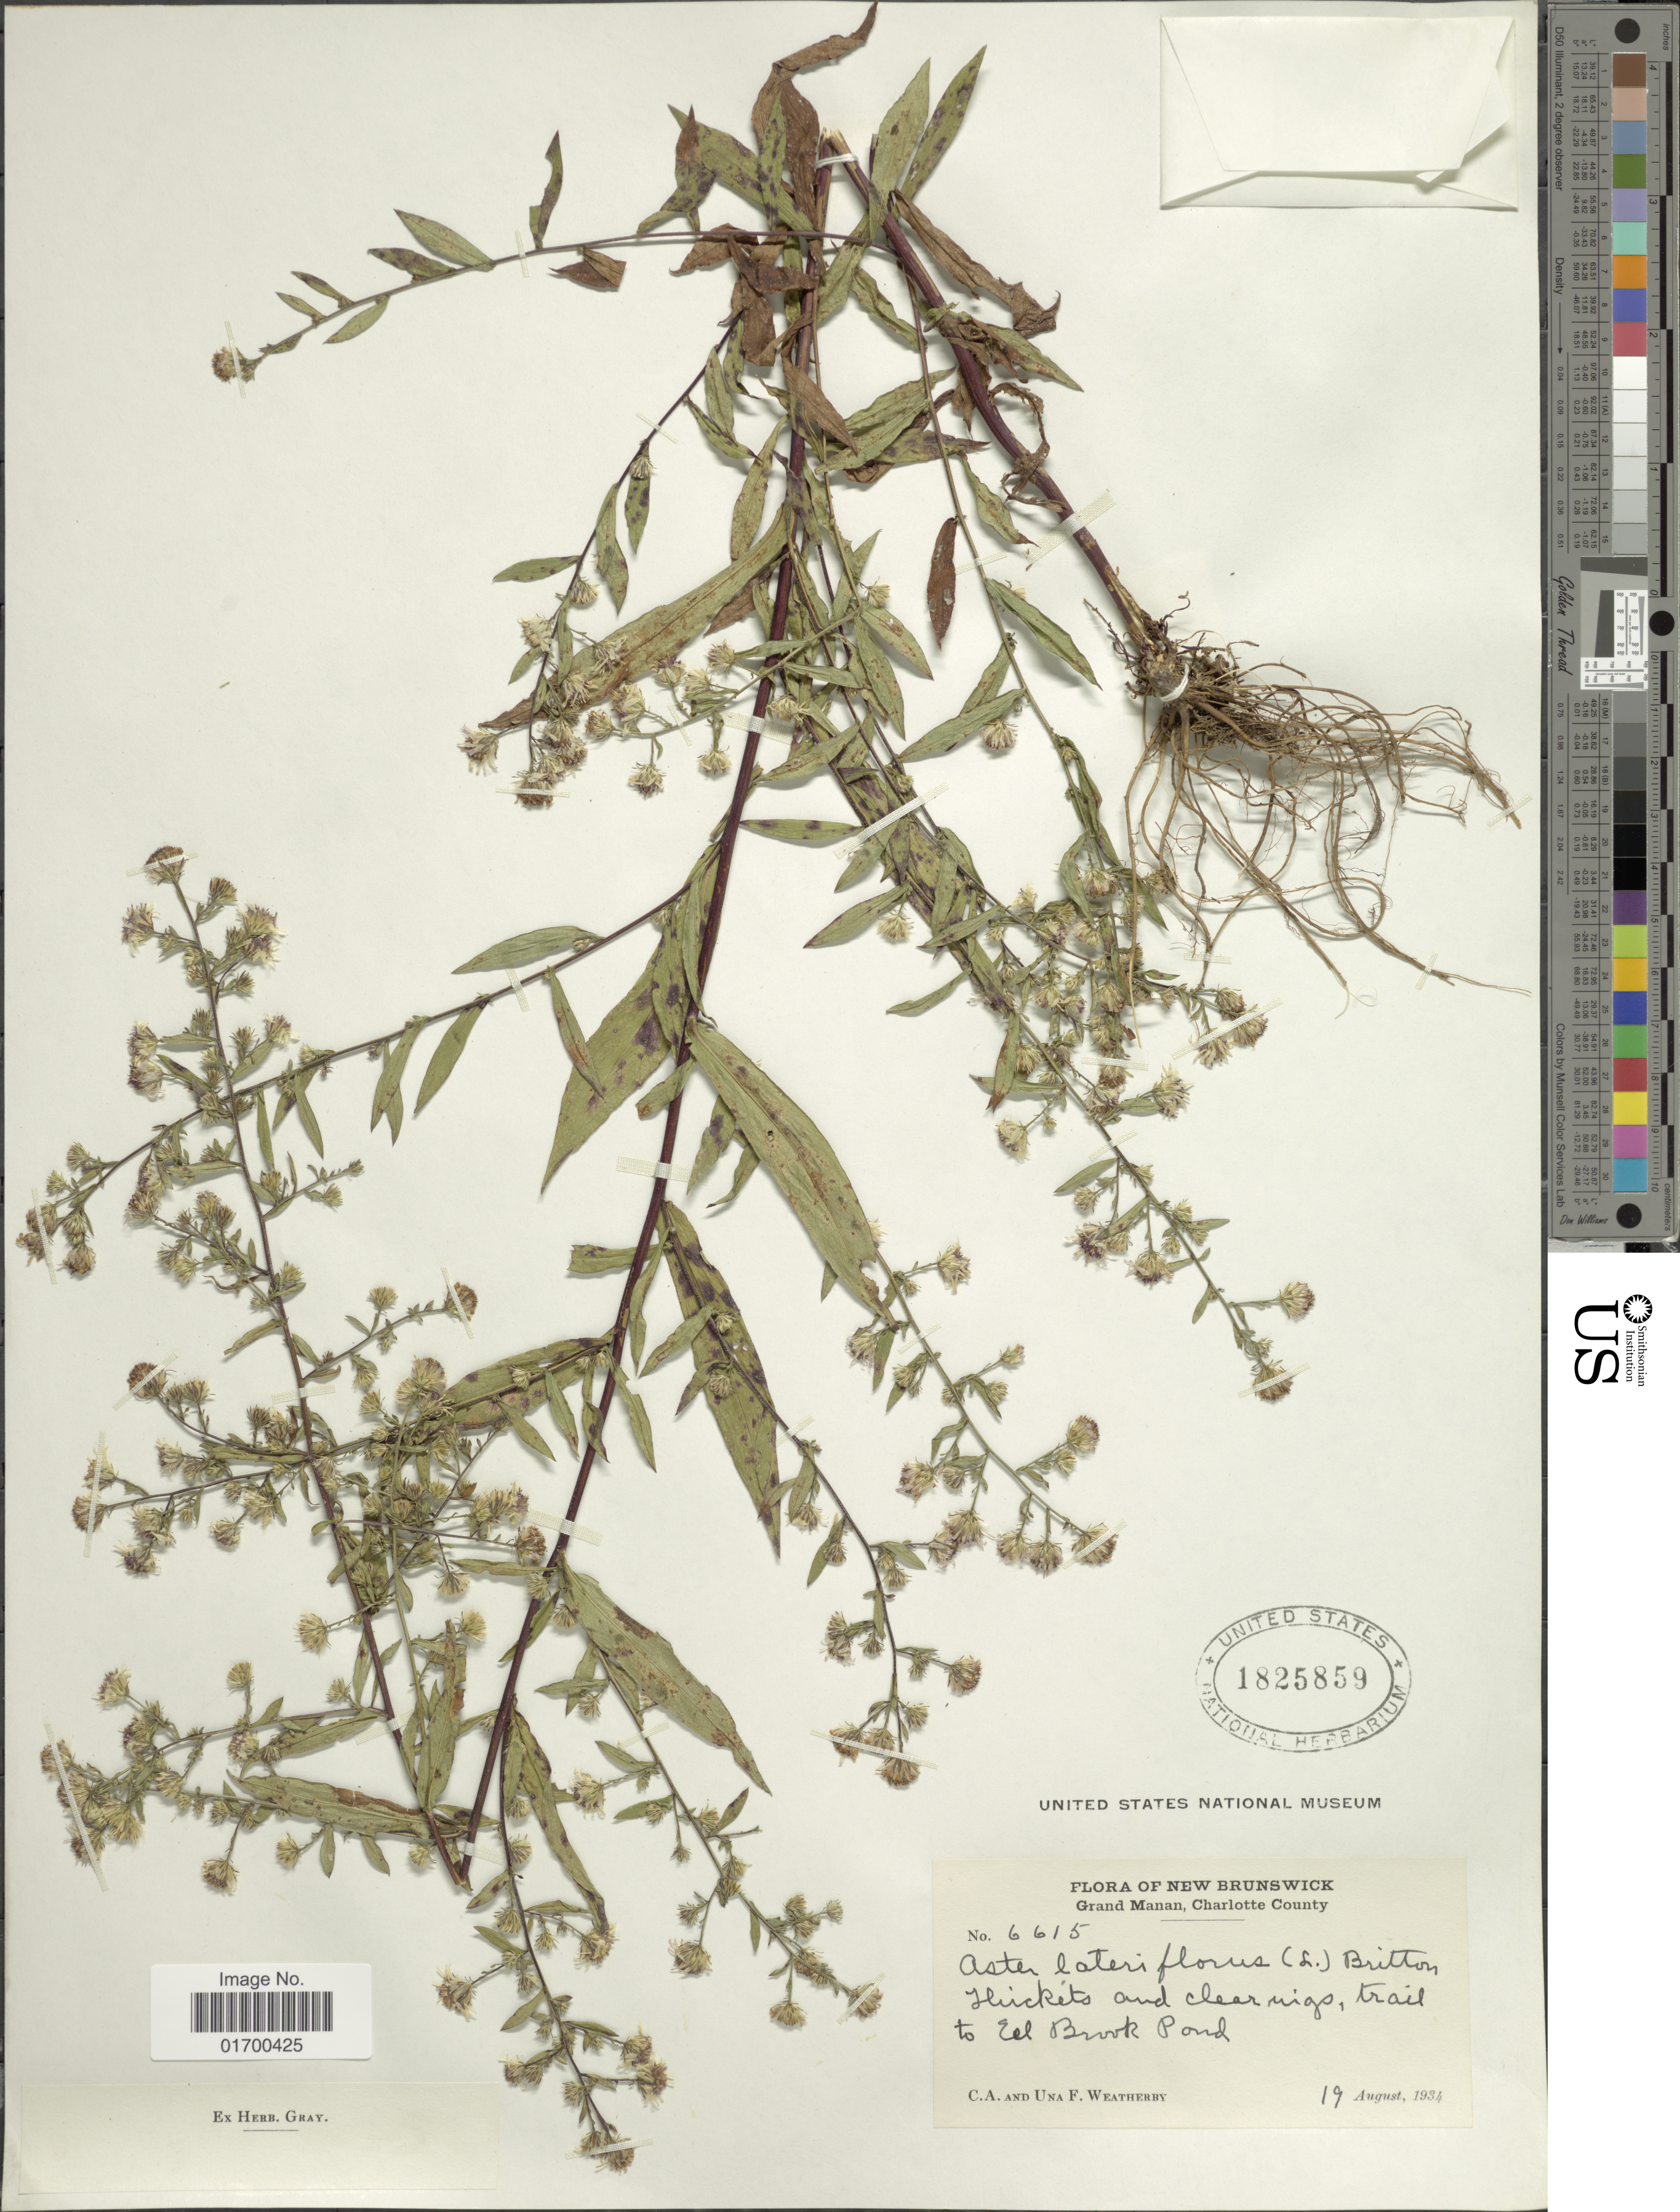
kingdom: Plantae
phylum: Tracheophyta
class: Magnoliopsida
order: Asterales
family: Asteraceae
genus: Symphyotrichum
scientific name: Symphyotrichum lateriflorum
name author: (L.) Á. Löve & D. Löve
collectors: C. A. Weatherby & U. Weatherby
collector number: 6615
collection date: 1934-08-19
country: Canada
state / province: New Brunswick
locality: Grand Manan, Charlotte County, trail to Eel Brook Pond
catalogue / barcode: US 1825859